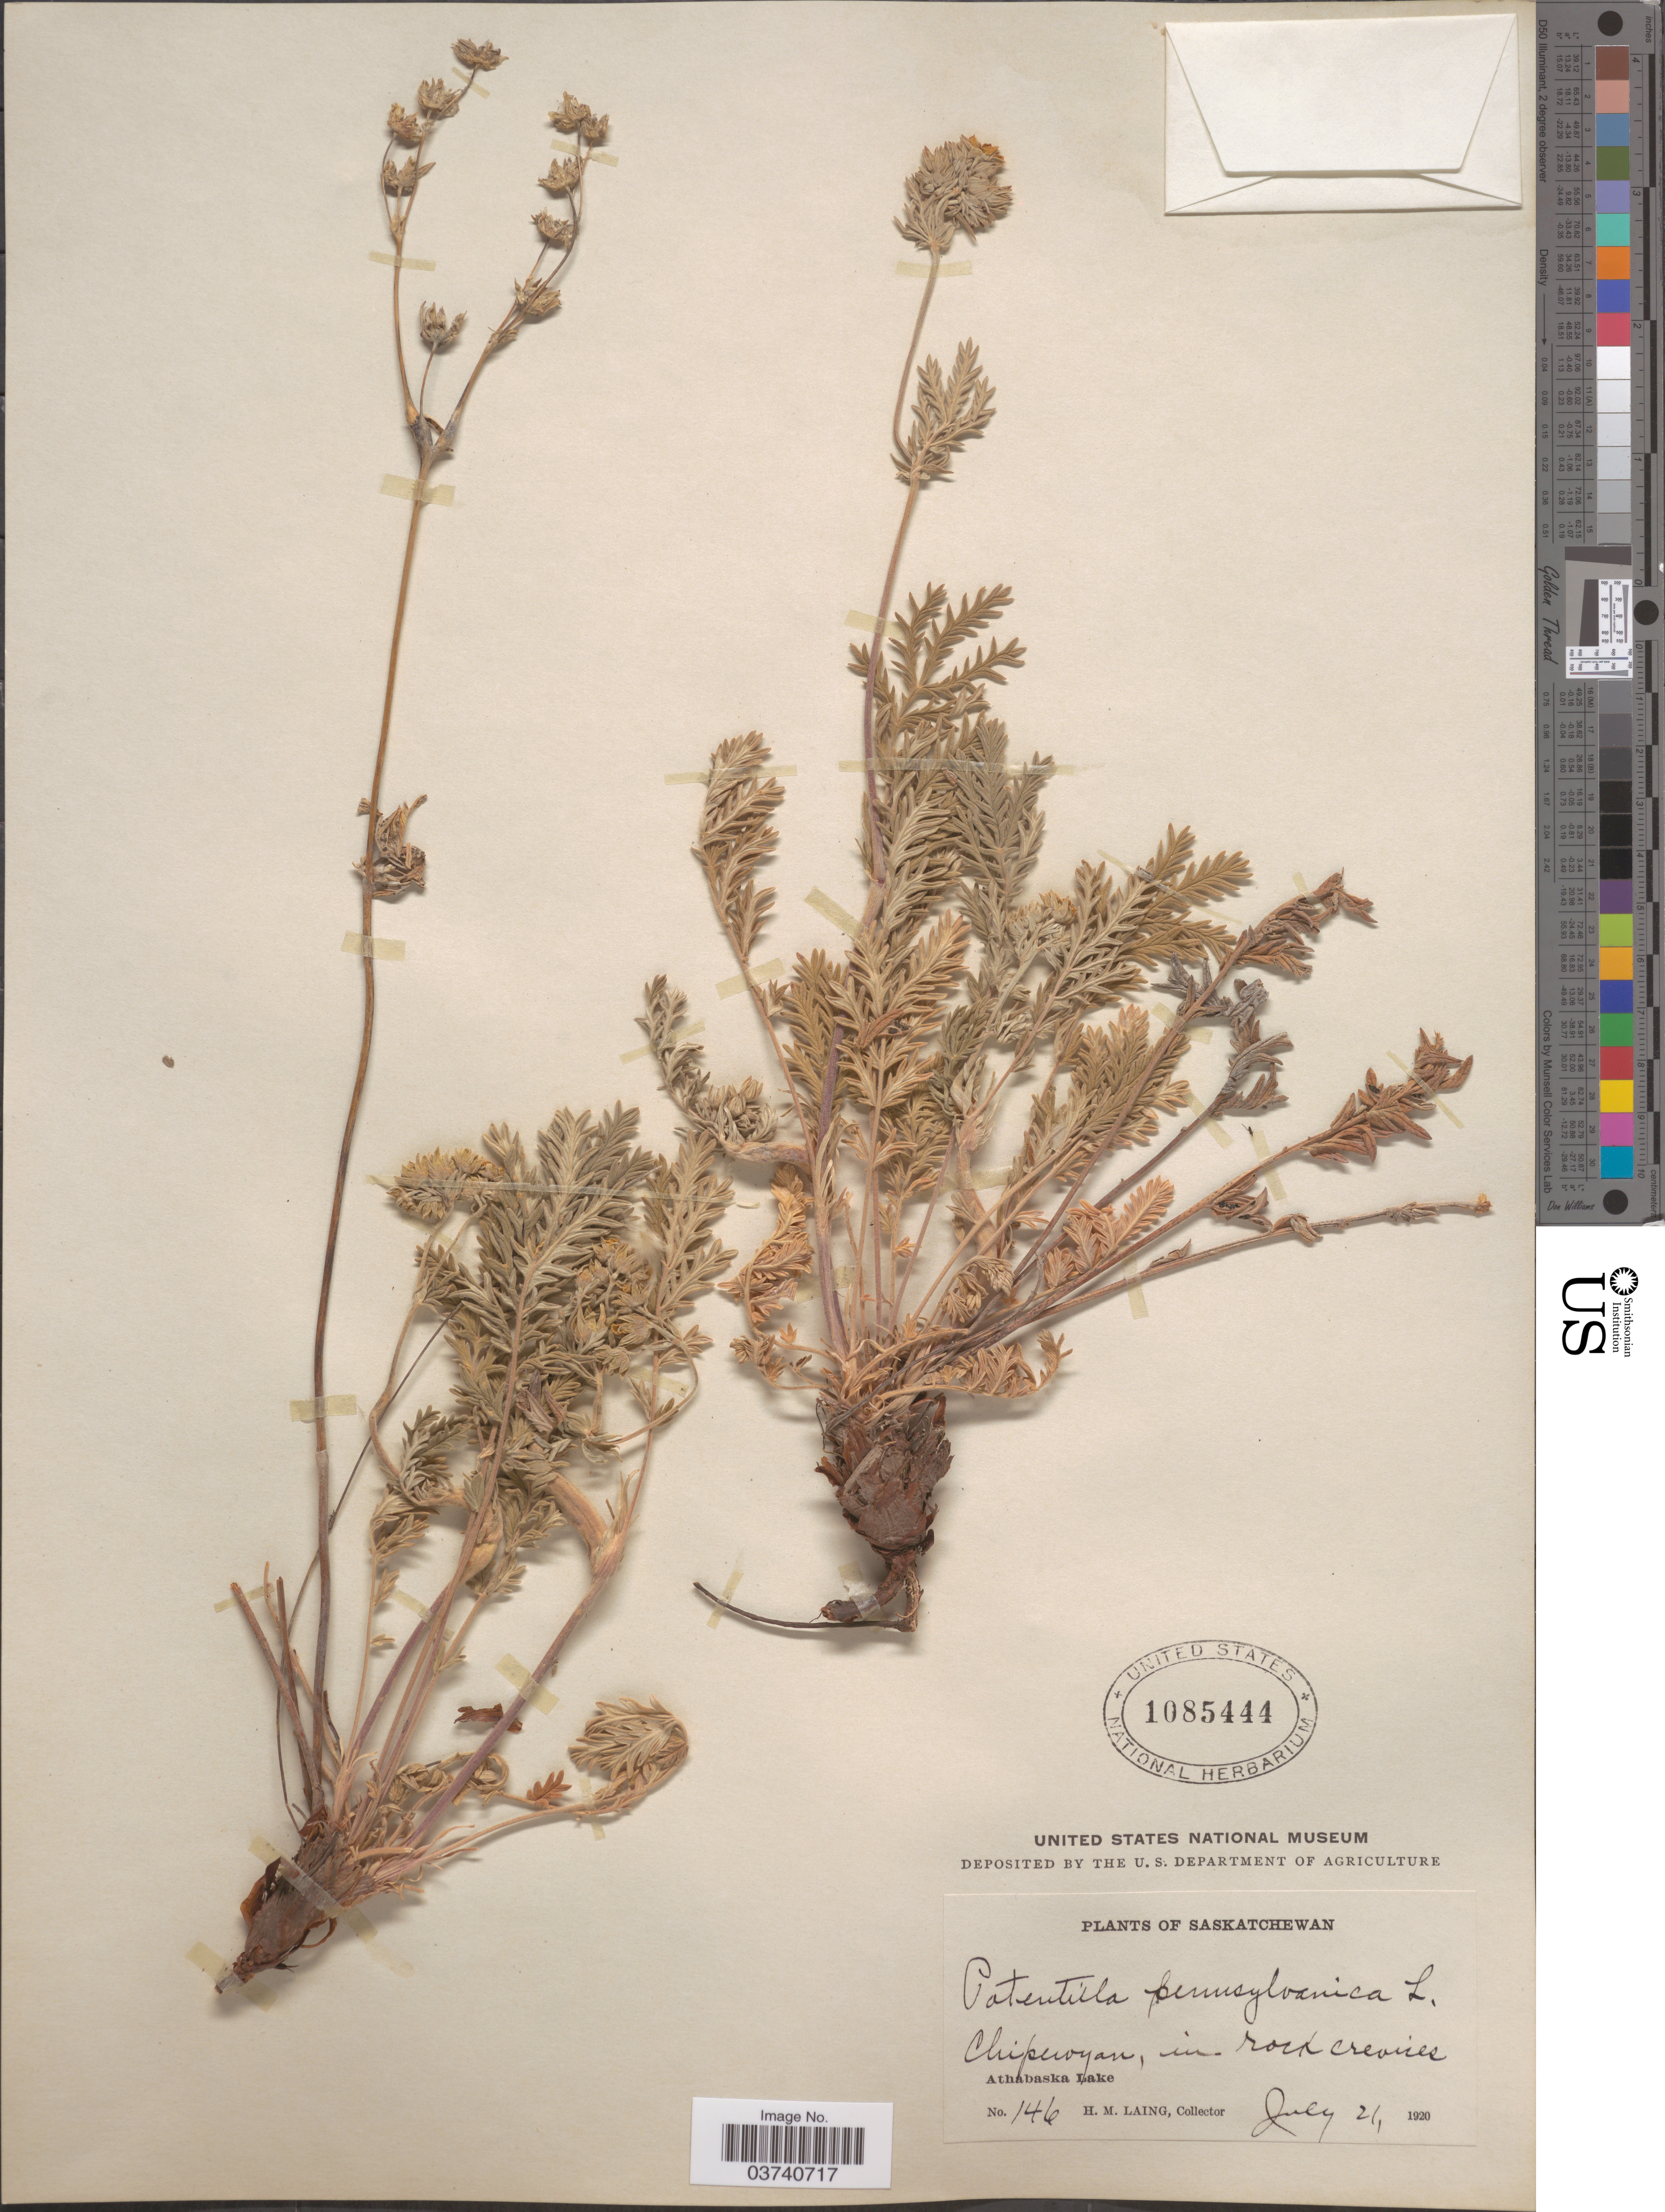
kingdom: Plantae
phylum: Tracheophyta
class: Magnoliopsida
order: Rosales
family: Rosaceae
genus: Potentilla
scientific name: Potentilla pensylvanica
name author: L.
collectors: H. Laing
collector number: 146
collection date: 1920-07-21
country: Canada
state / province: Saskatchewan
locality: Chipewyan. Athabaska Lake.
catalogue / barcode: US 1085444